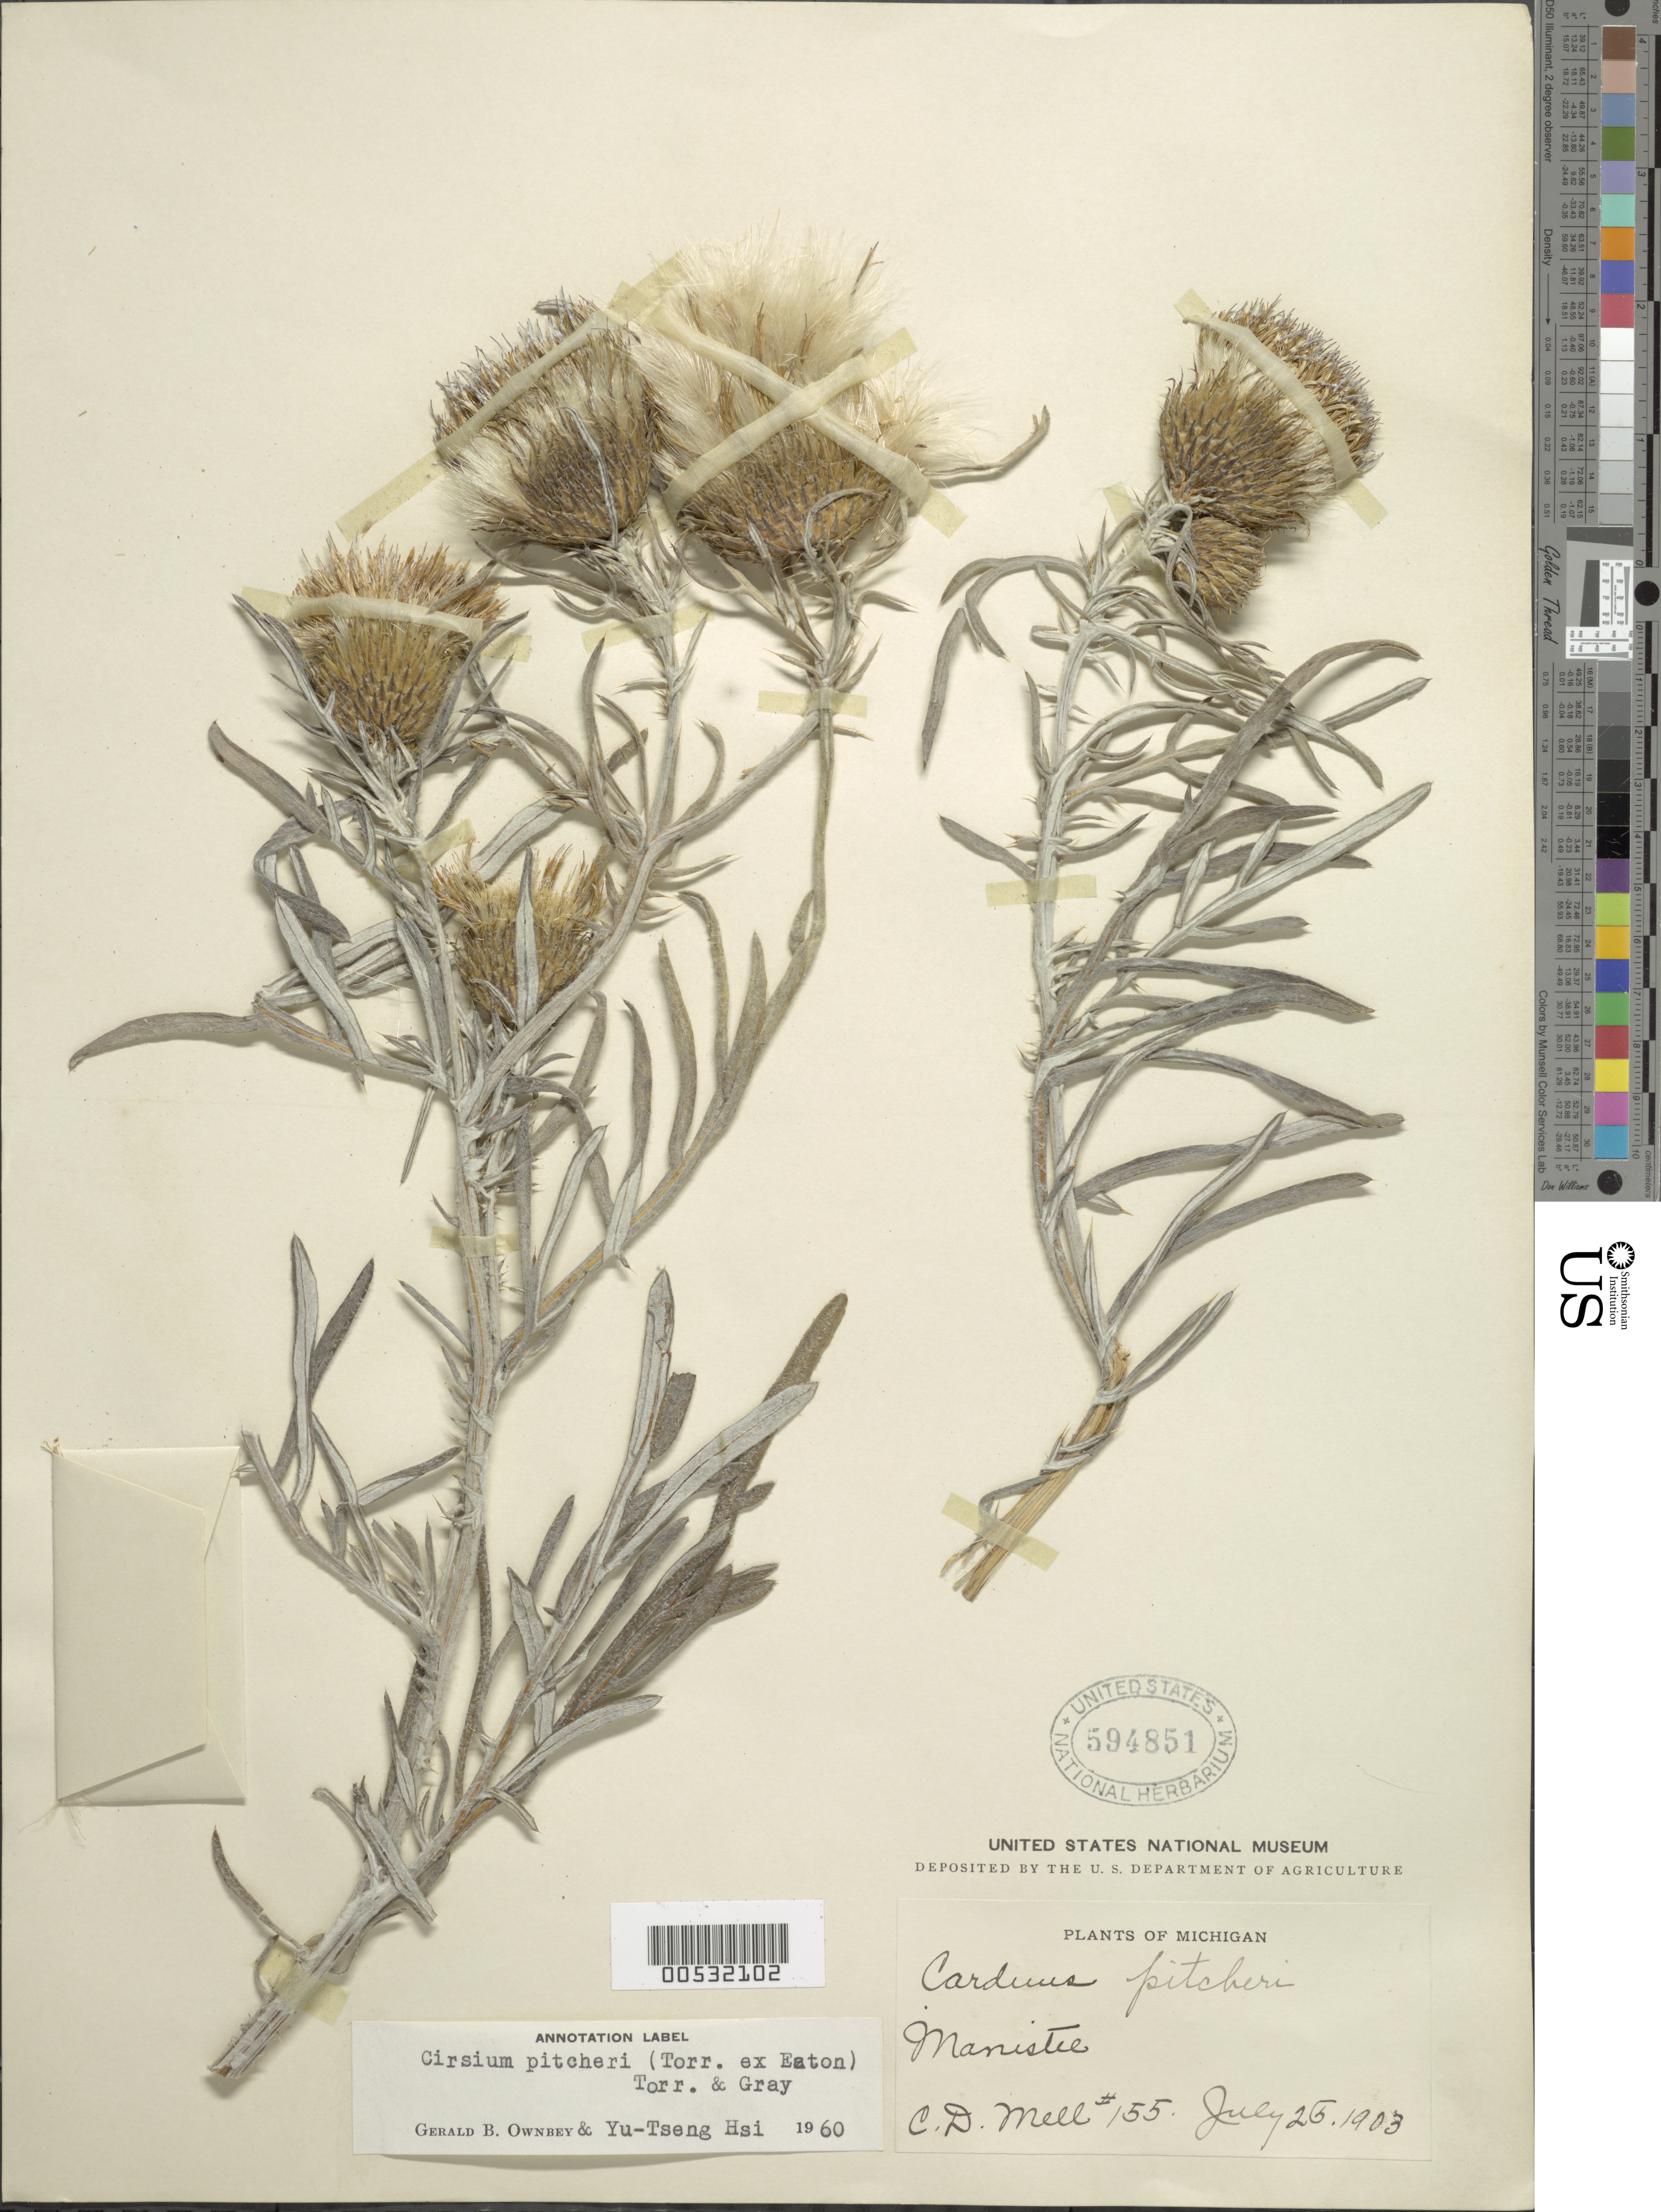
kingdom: Plantae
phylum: Tracheophyta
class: Magnoliopsida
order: Asterales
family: Asteraceae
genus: Cirsium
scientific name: Cirsium pitcheri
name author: (Torr. ex Eaton) Torr. & A. Gray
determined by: Ownbey, G. B.; Hsi, Y.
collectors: C. D. Mell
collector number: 155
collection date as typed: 25 Jul 1903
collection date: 1903-07-25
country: United States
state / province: Michigan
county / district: Manistee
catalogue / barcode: US 594851